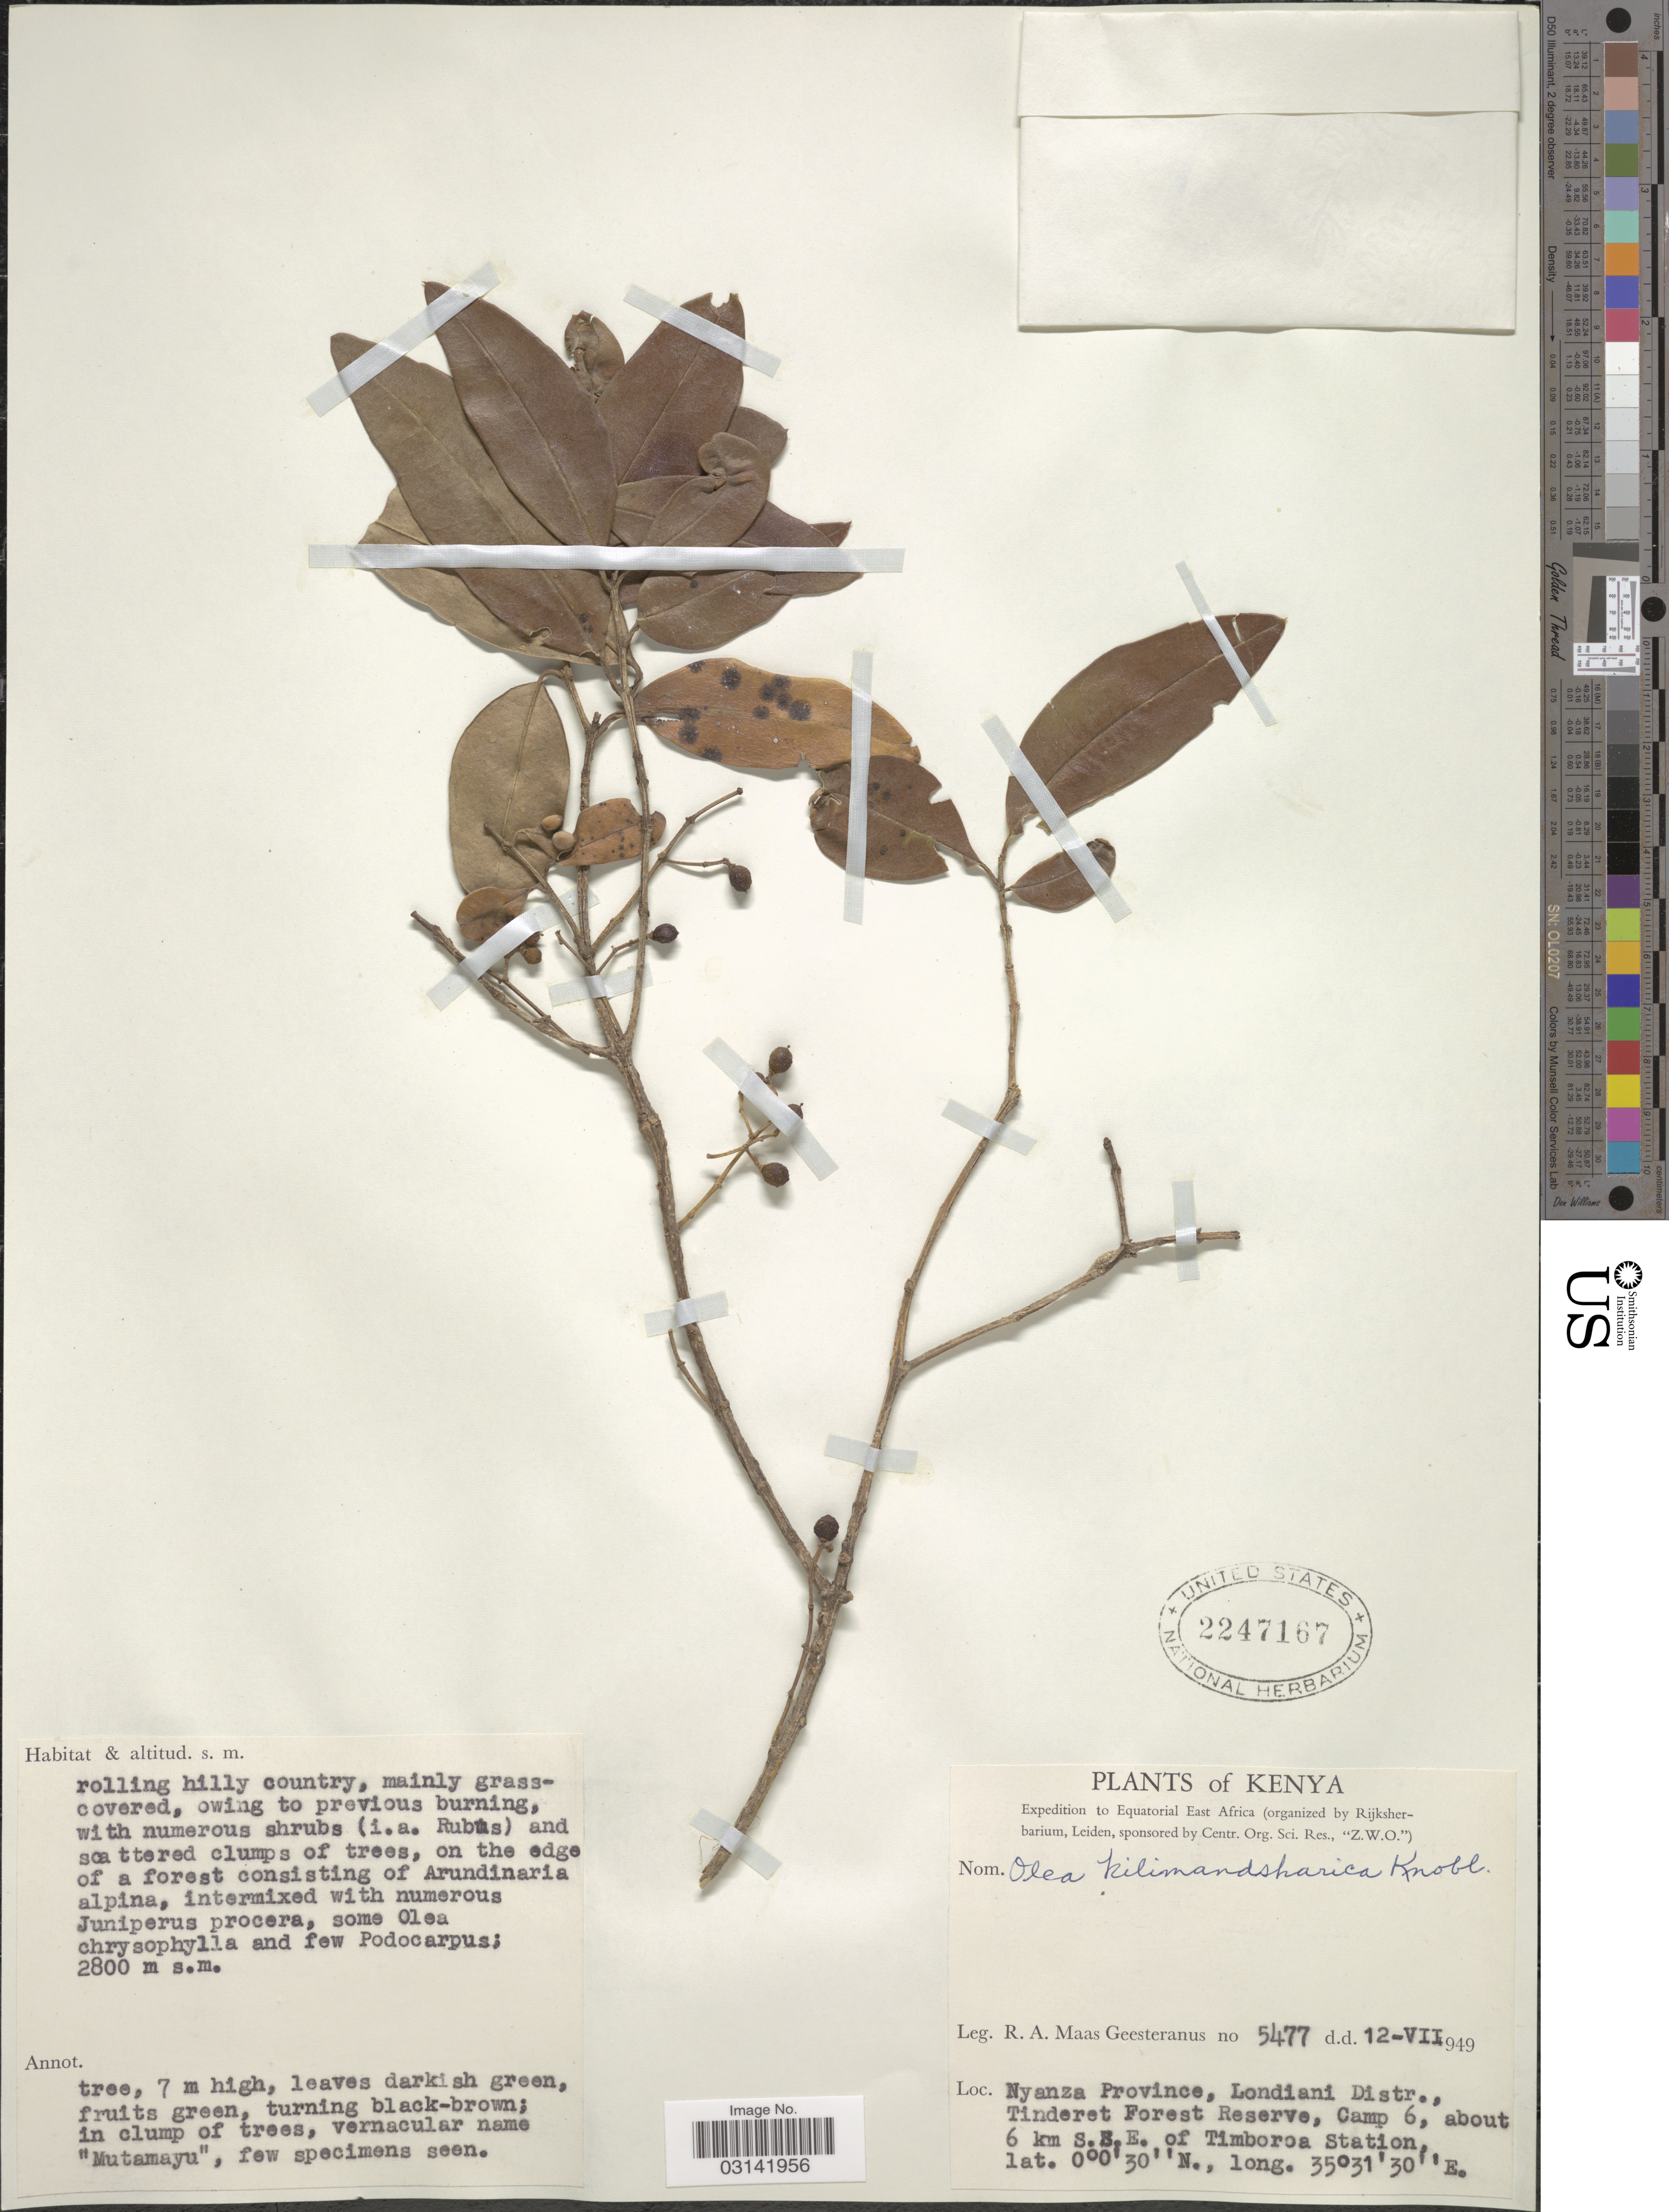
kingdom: Plantae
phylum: Tracheophyta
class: Magnoliopsida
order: Lamiales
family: Oleaceae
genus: Olea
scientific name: Olea kilimandscharica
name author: Knobl.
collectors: R. A. Maas Geesteranus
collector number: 5477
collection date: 1949-07-12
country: Kenya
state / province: Kericho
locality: Equatorial East Africa, Nyanza Province, Londiani Distr., Tinderet Forest Reserve, Camp 6, about 6 km S.S.E. of Timboroa Station.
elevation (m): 2800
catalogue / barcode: US 2247167